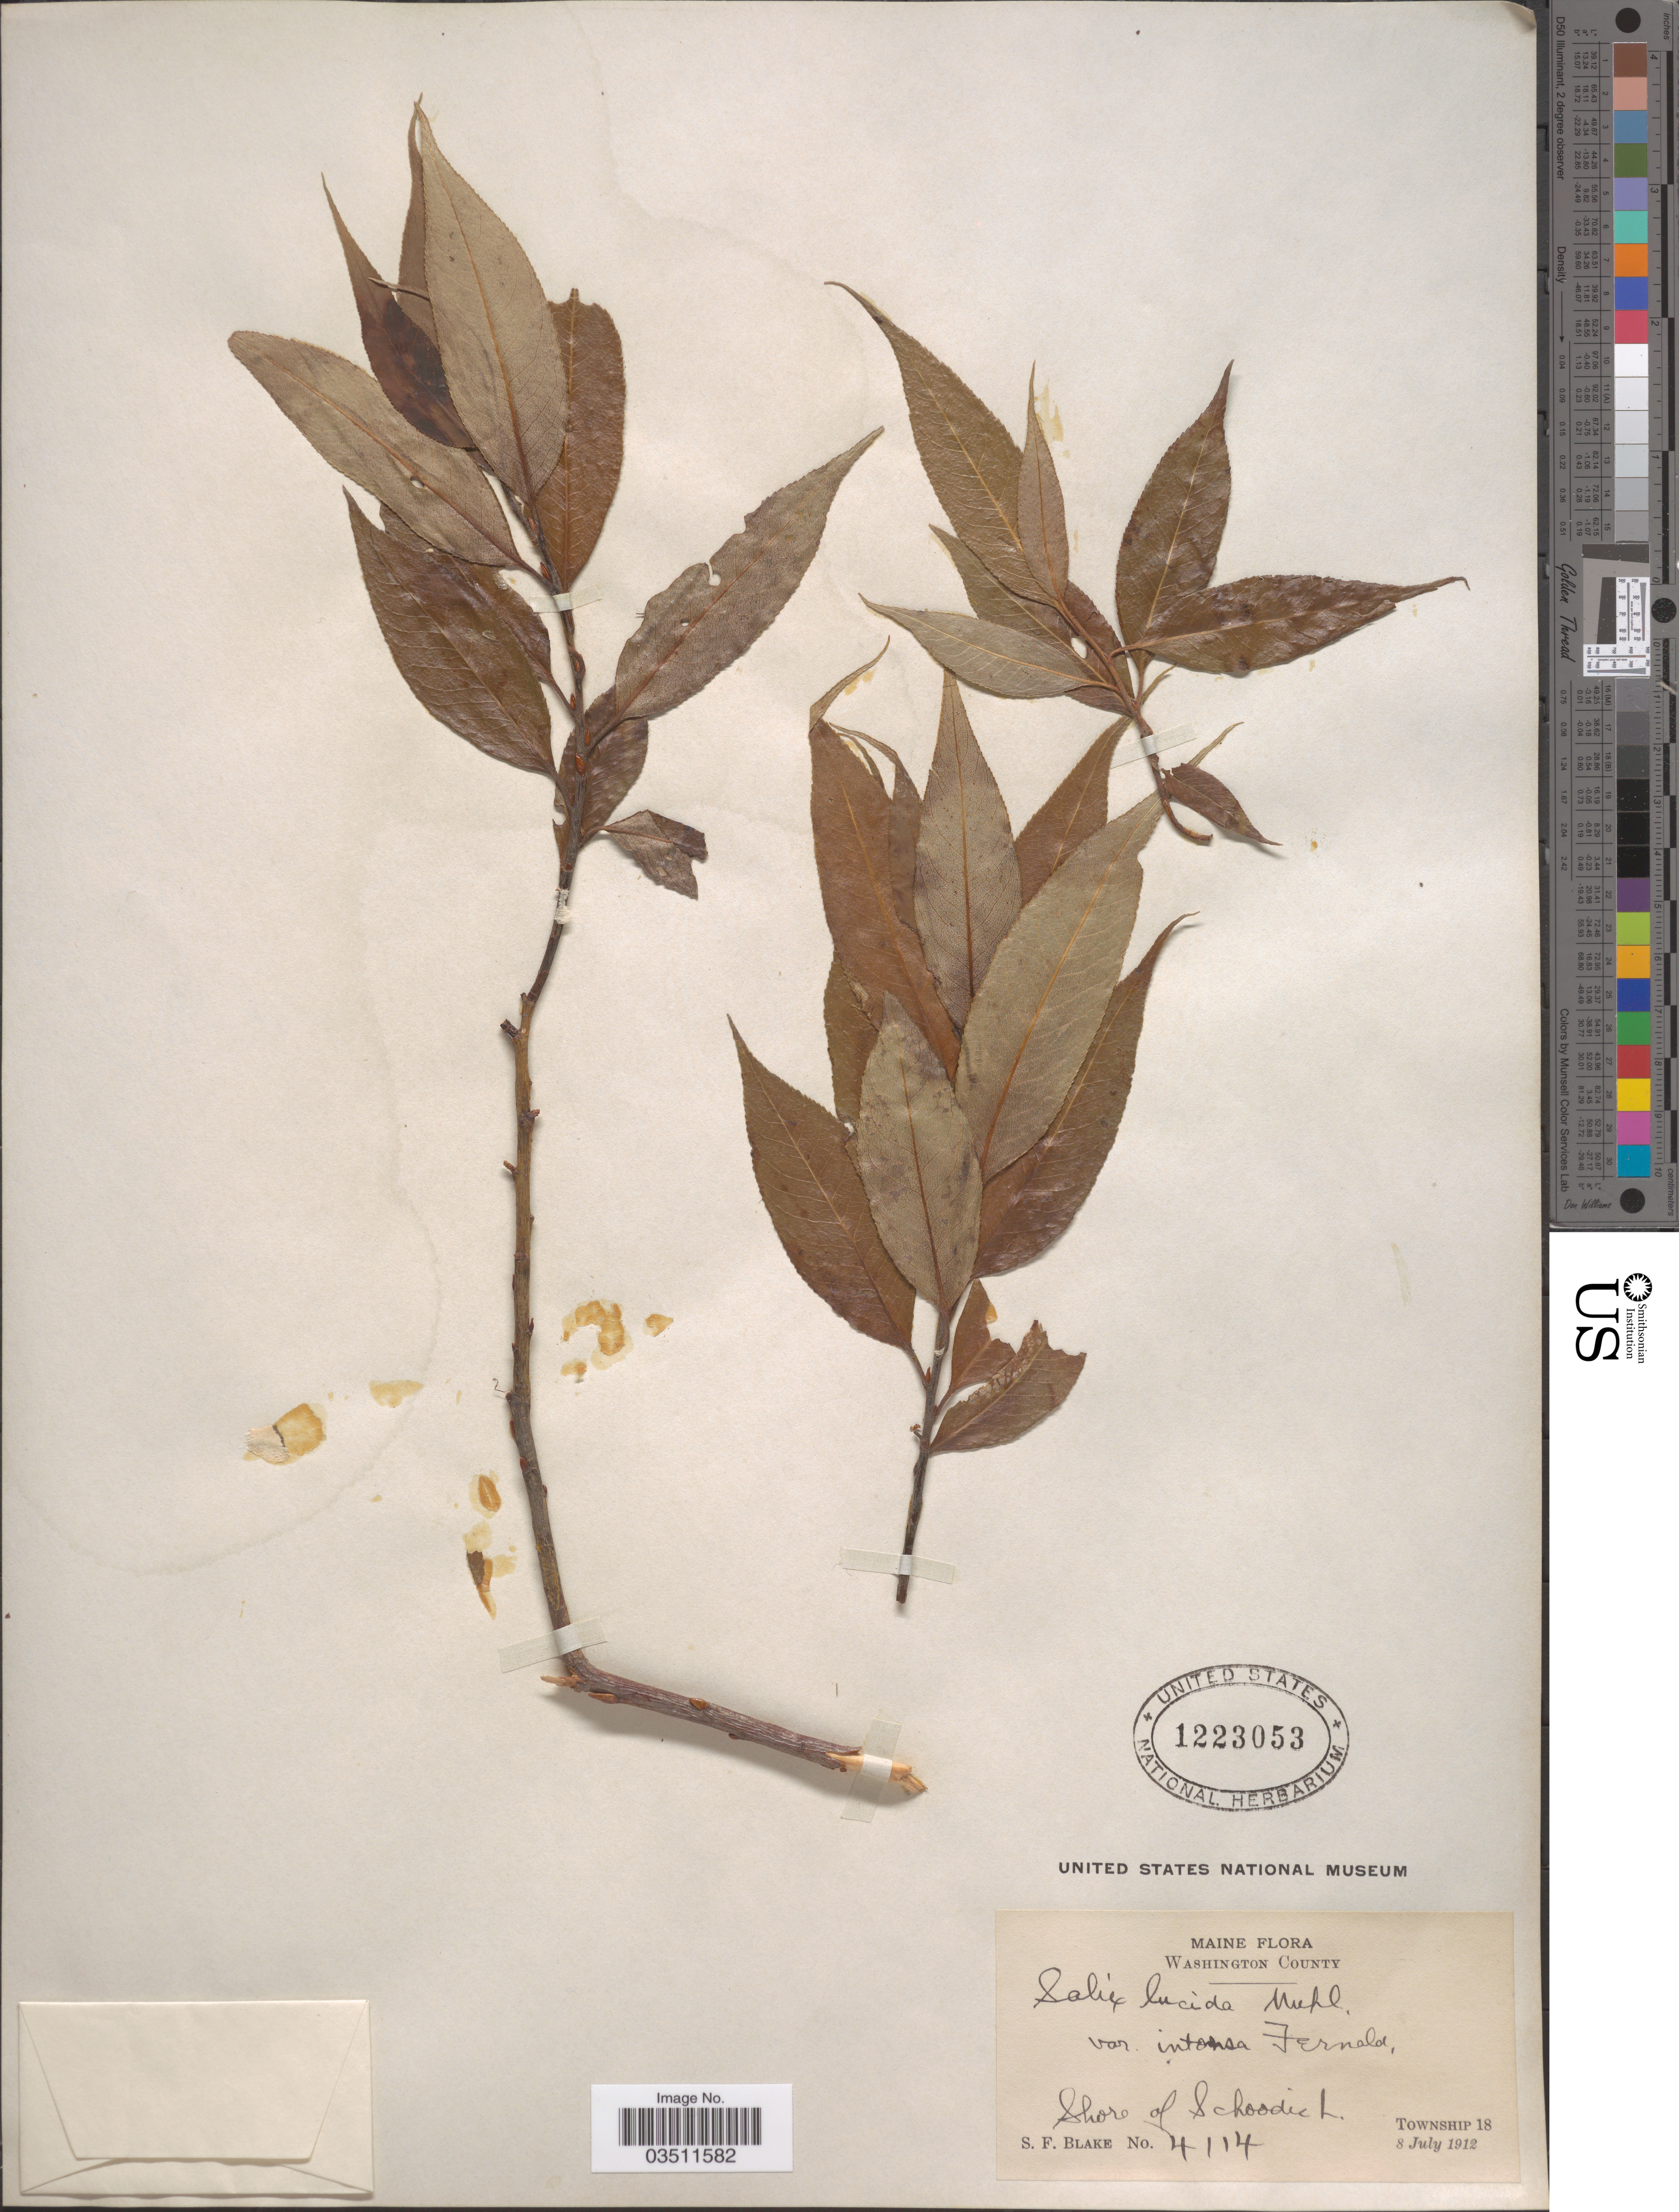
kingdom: Plantae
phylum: Tracheophyta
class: Magnoliopsida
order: Malpighiales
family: Salicaceae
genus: Salix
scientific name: Salix lucida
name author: Muhl.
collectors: S. Blake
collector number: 4114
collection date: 1912-07-08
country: United States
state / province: Maine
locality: Washington County. Shore of Schoodic L. Township 18.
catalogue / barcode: US 1223053